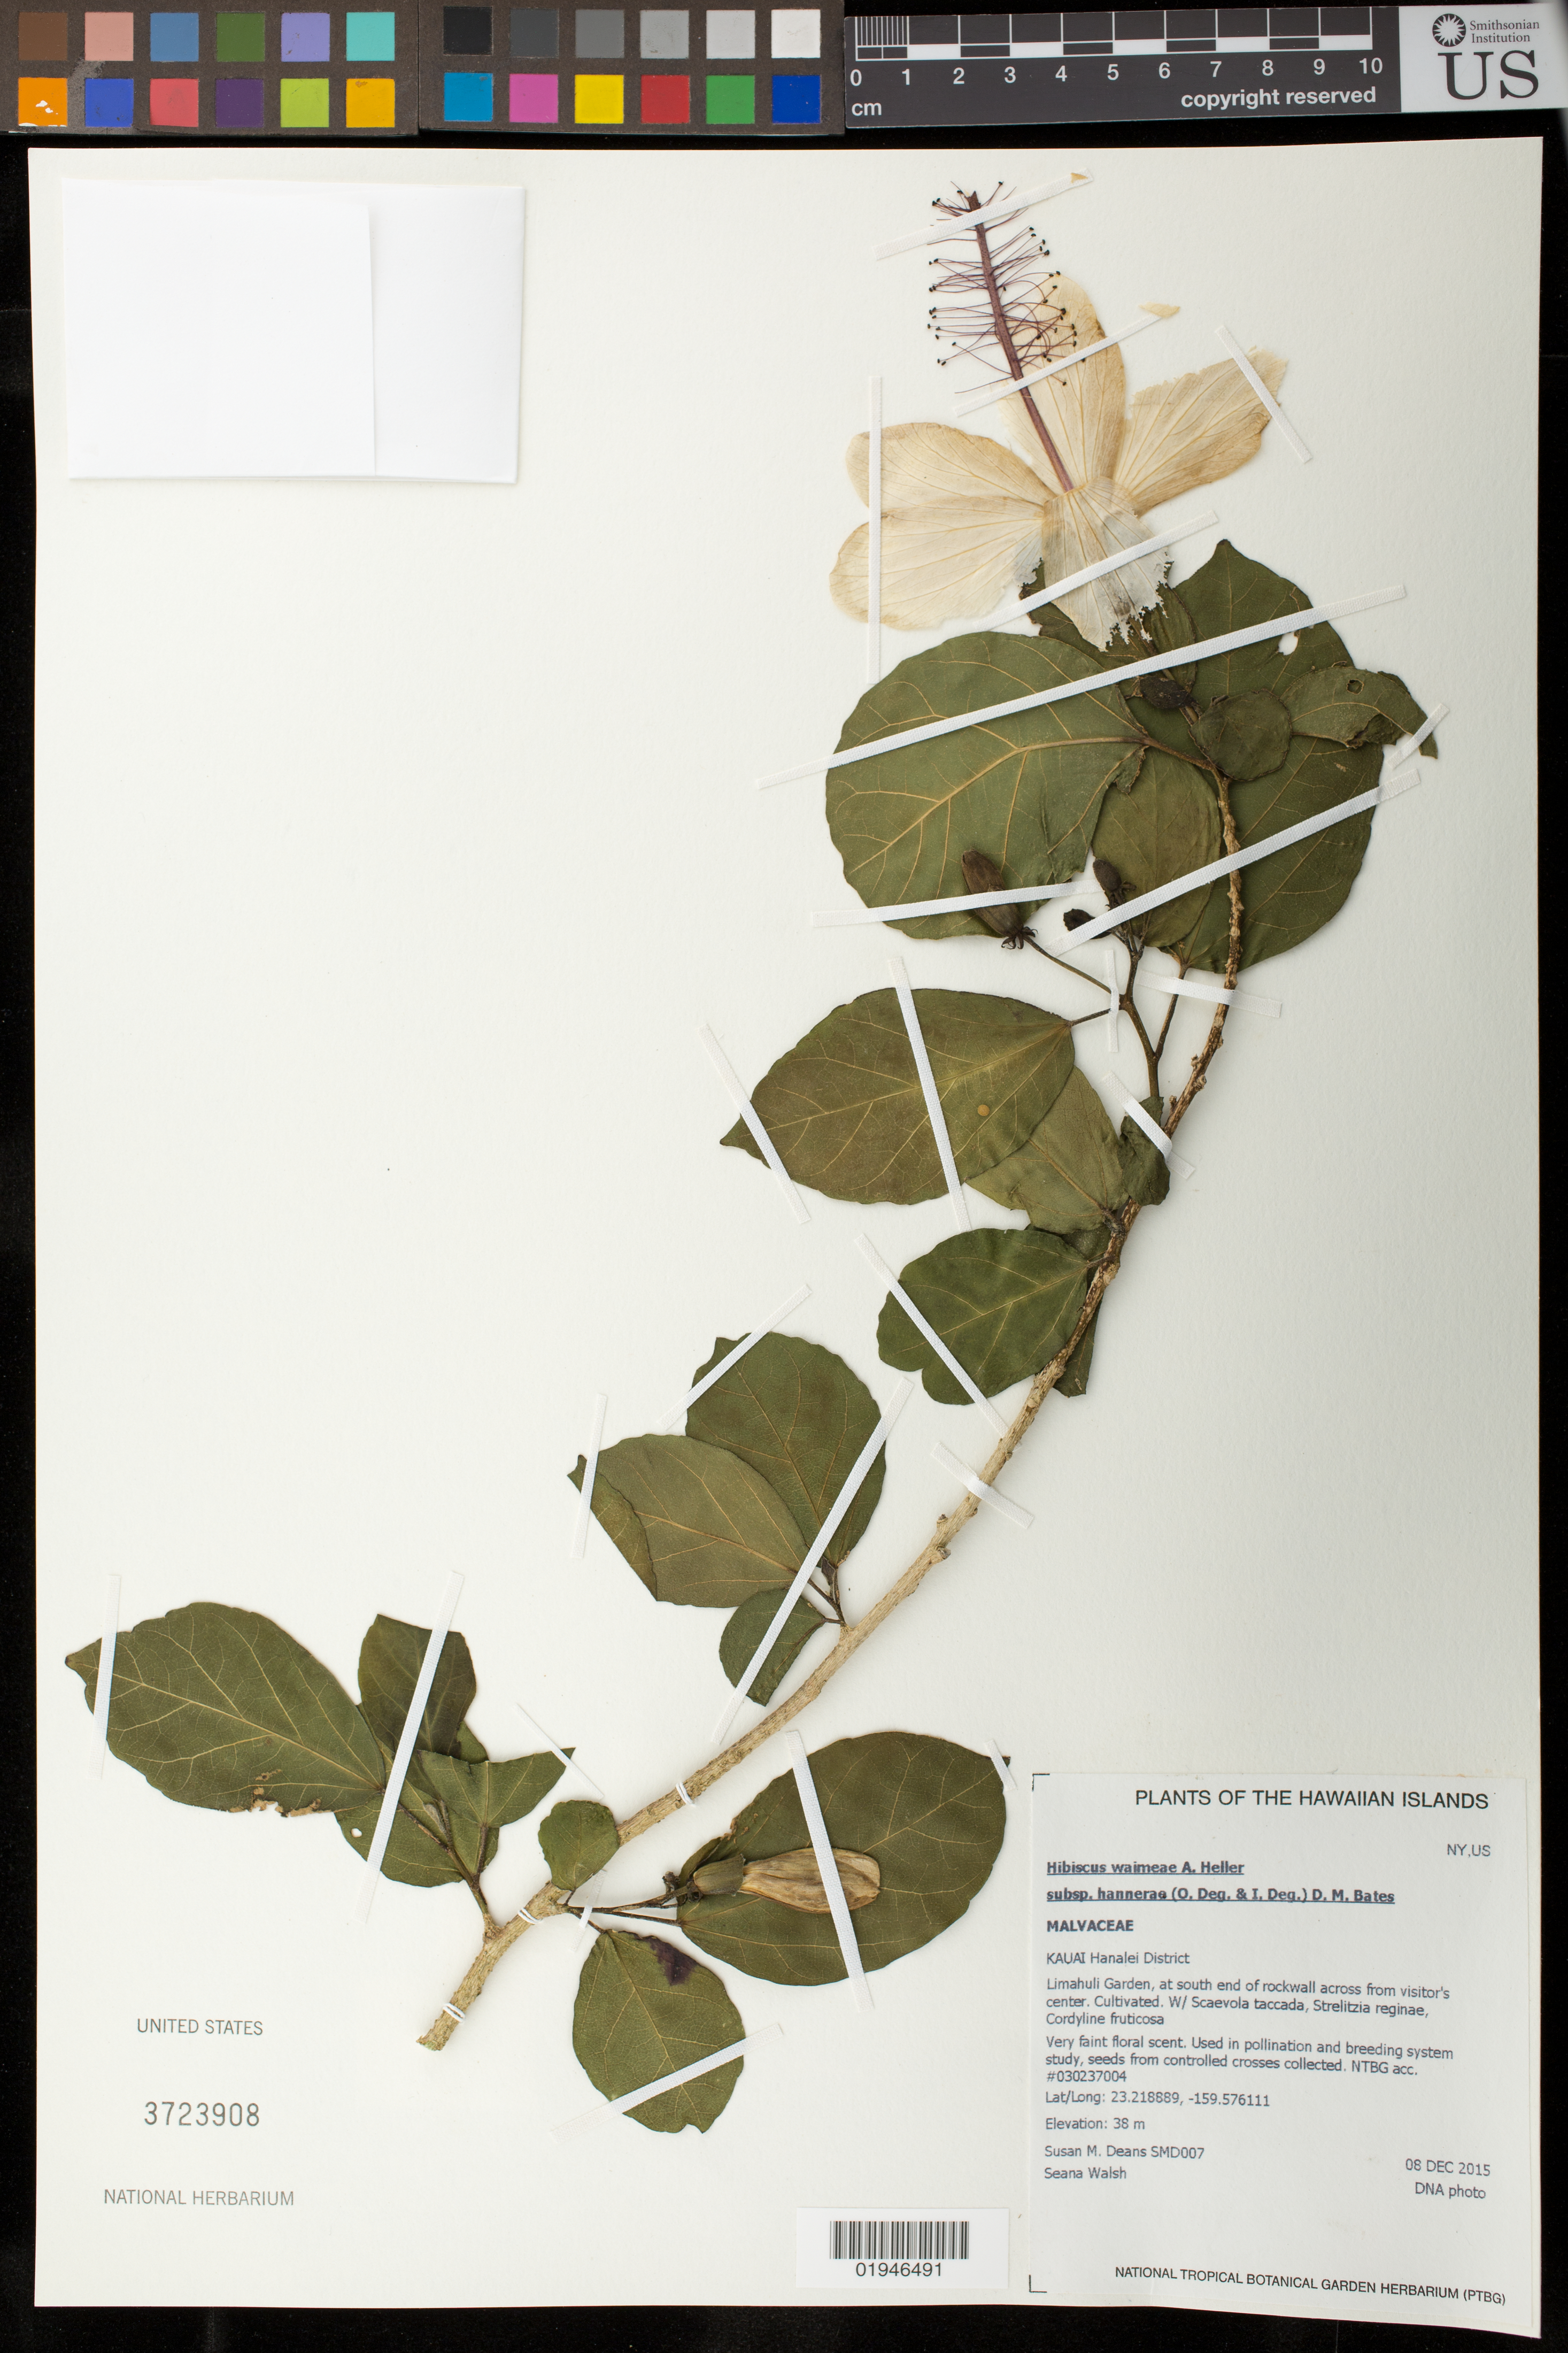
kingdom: Plantae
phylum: Tracheophyta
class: Magnoliopsida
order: Malvales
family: Malvaceae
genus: Hibiscus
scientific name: Hibiscus waimeae subsp. hannerae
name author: (O. Deg. & I. Deg.) D.M. Bates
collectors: S. Deans & S. Walsh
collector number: SMD007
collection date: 2015-12-08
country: United States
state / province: Hawaii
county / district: Kauai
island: Kaua'i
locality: Hanalei District, Limahuli Garden, at sourth end of rockwall across from visitor's center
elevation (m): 38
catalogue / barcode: US 3723908